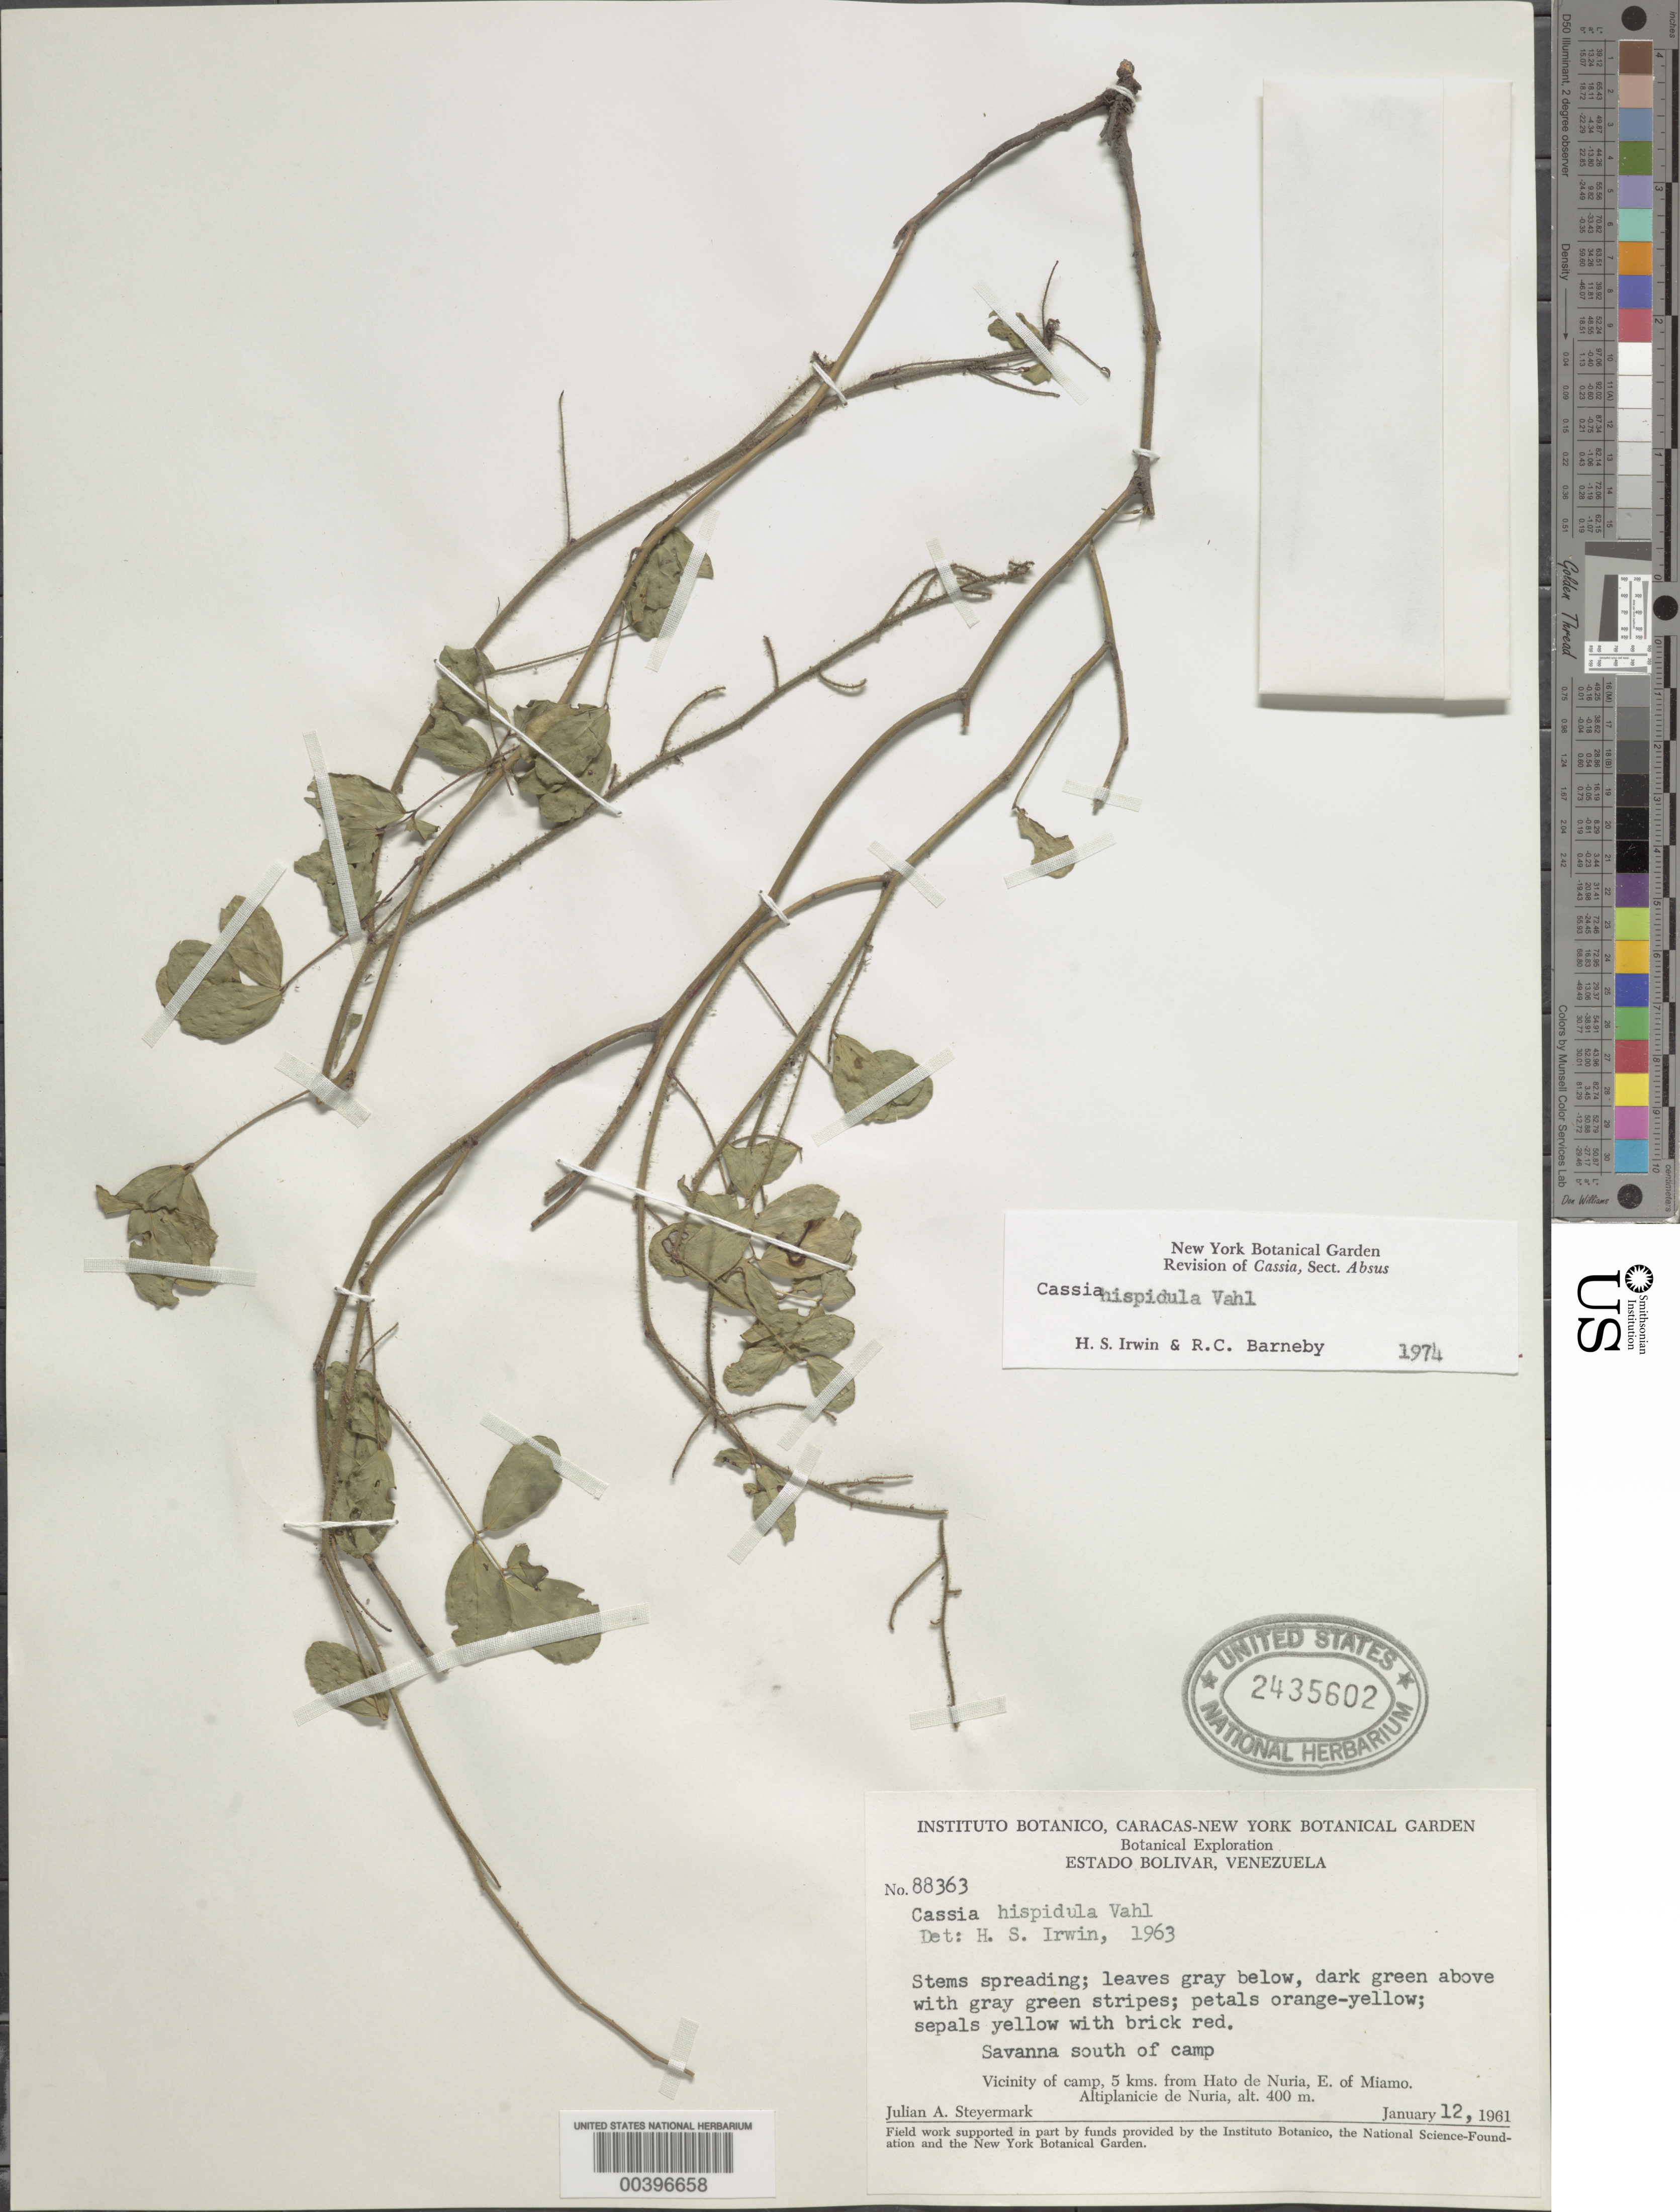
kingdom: Plantae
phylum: Tracheophyta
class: Magnoliopsida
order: Fabales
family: Fabaceae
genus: Chamaecrista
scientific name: Chamaecrista hispidula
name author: (Vahl) H.S. Irwin & Barneby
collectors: J. Steyermark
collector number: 88363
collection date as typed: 12 Jan 1961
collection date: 1961-01-12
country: Venezuela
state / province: Bolivar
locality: Vicinity of camp, 5 km from hato de nuria, e of miamo; altiplanicie de nuria; s of camp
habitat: Savanna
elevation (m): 400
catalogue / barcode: US 2435602